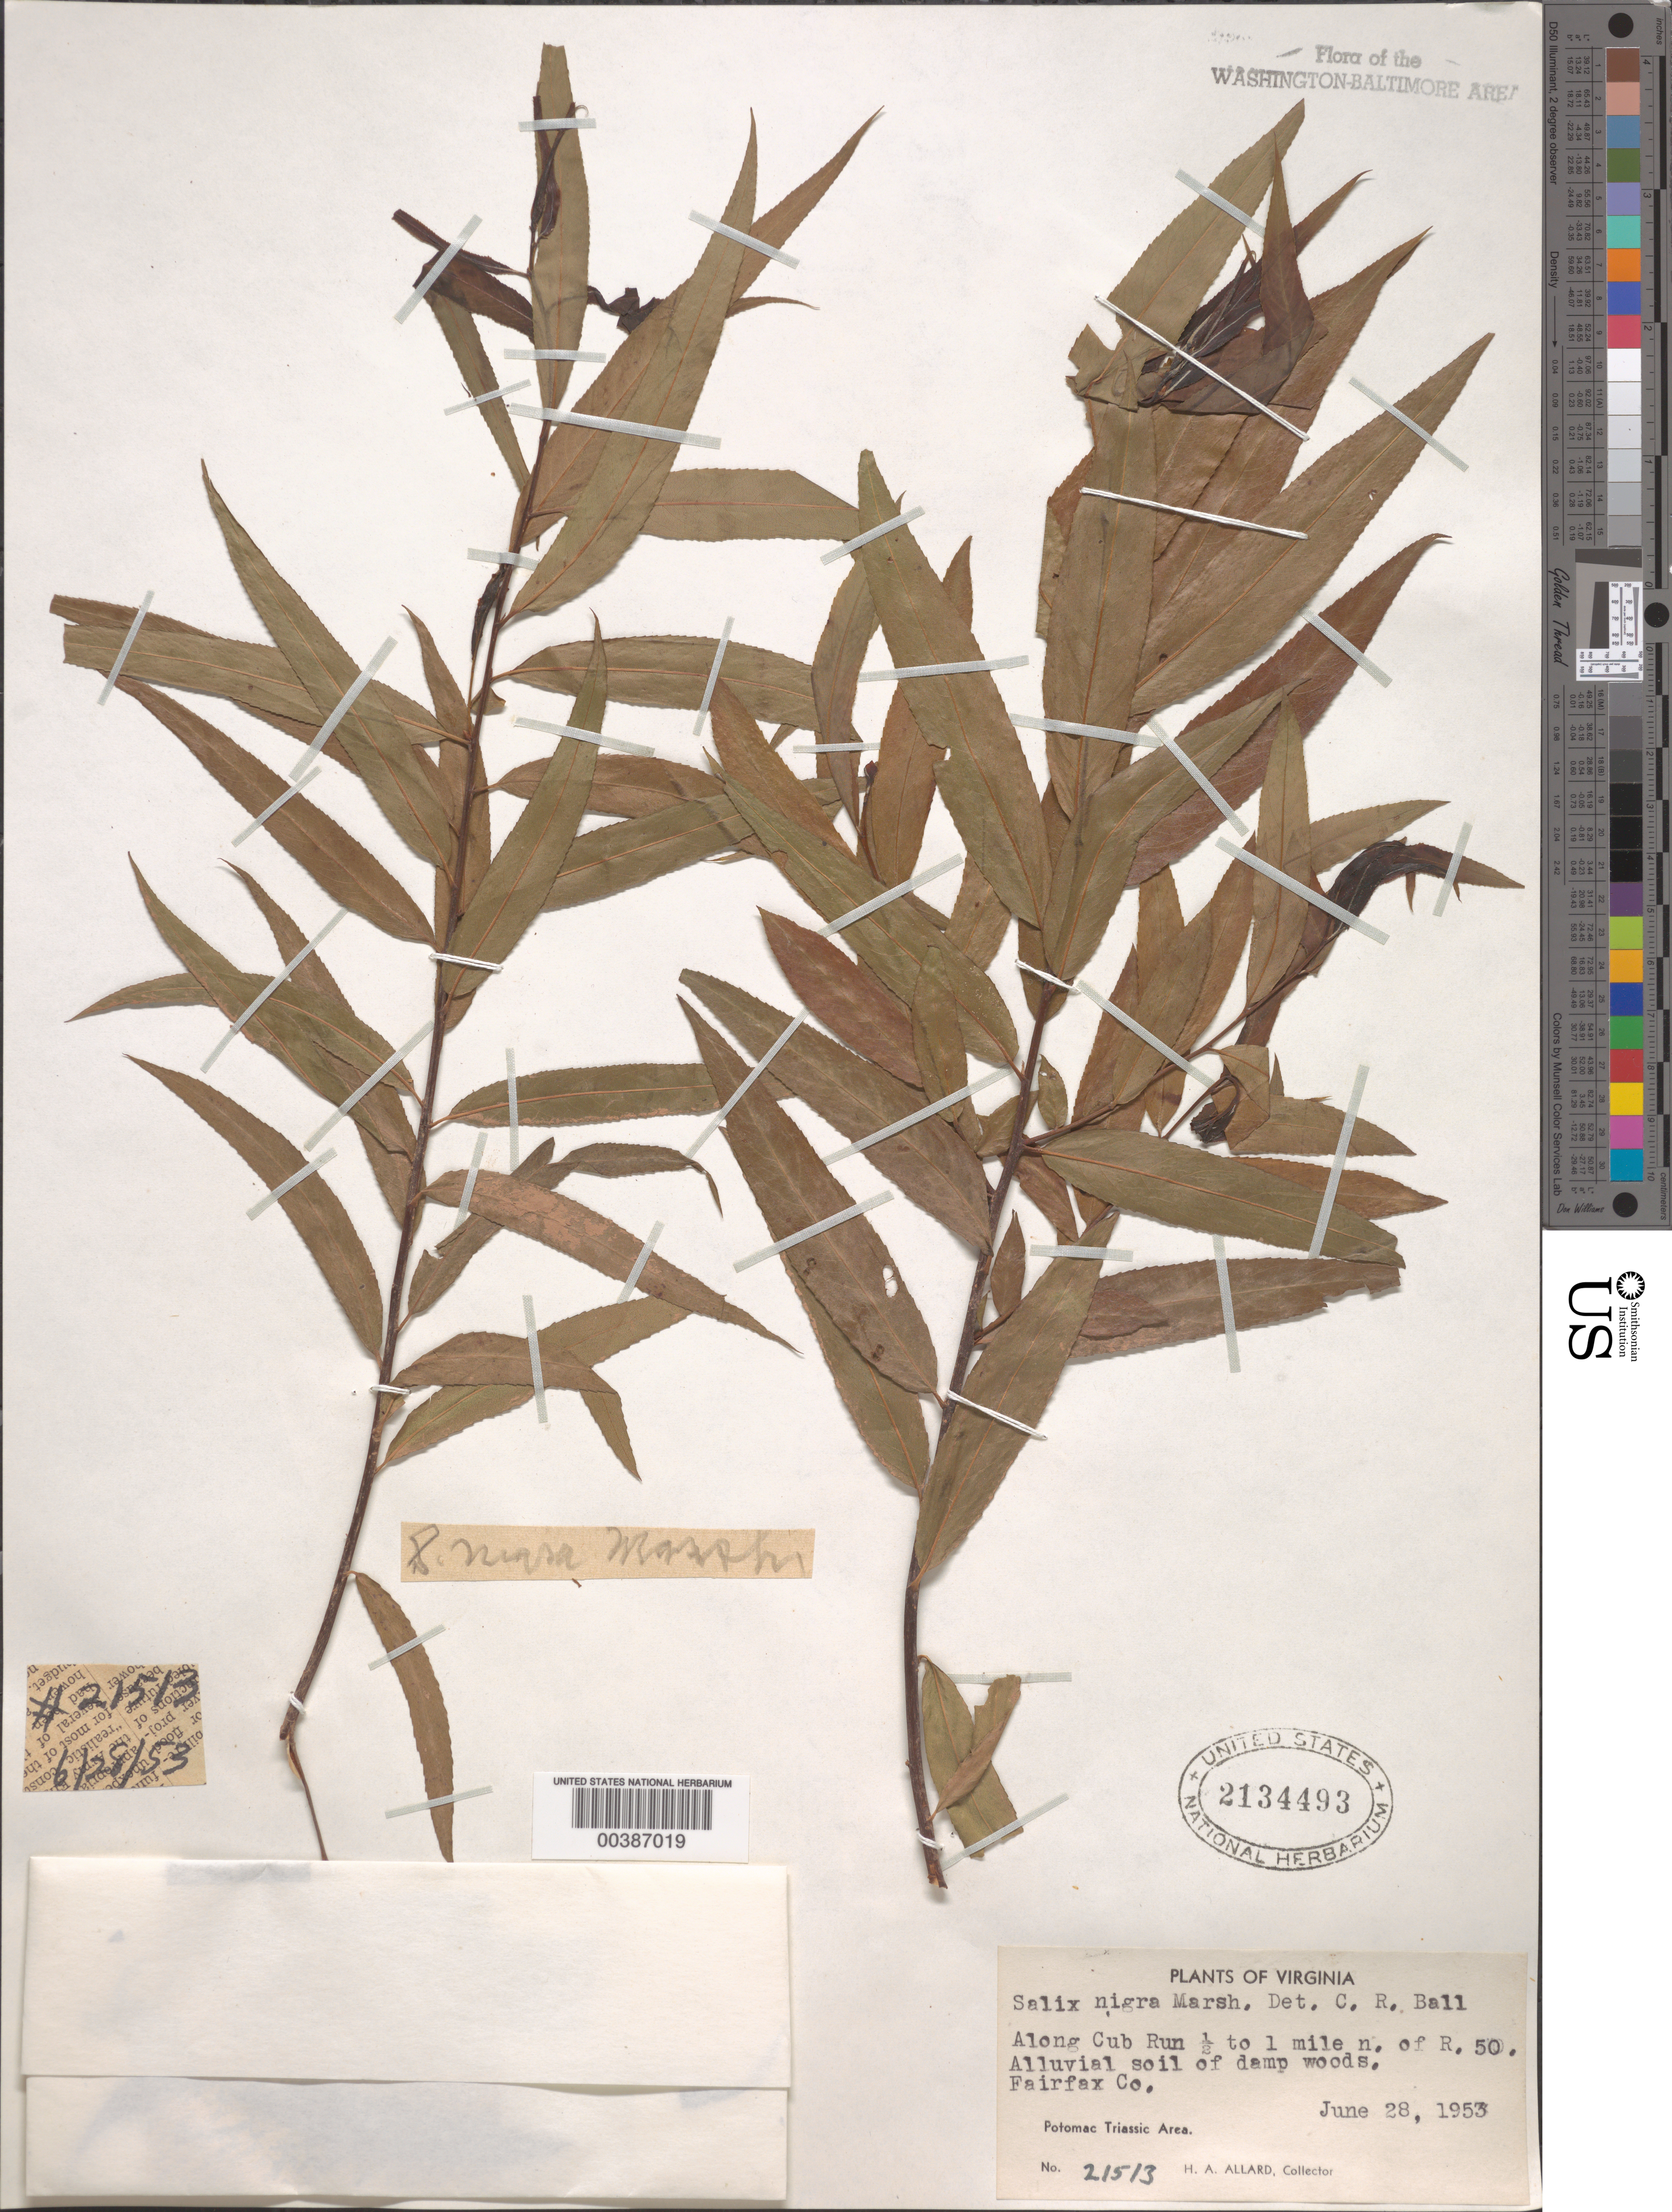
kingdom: Plantae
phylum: Tracheophyta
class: Magnoliopsida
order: Malpighiales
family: Salicaceae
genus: Salix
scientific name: Salix nigra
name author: Marshall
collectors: H. A. Allard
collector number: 21513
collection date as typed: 28 Jun 1953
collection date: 1953-06-28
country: United States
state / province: Virginia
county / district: Fairfax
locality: Cub Run north of Route 50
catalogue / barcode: US 2134493